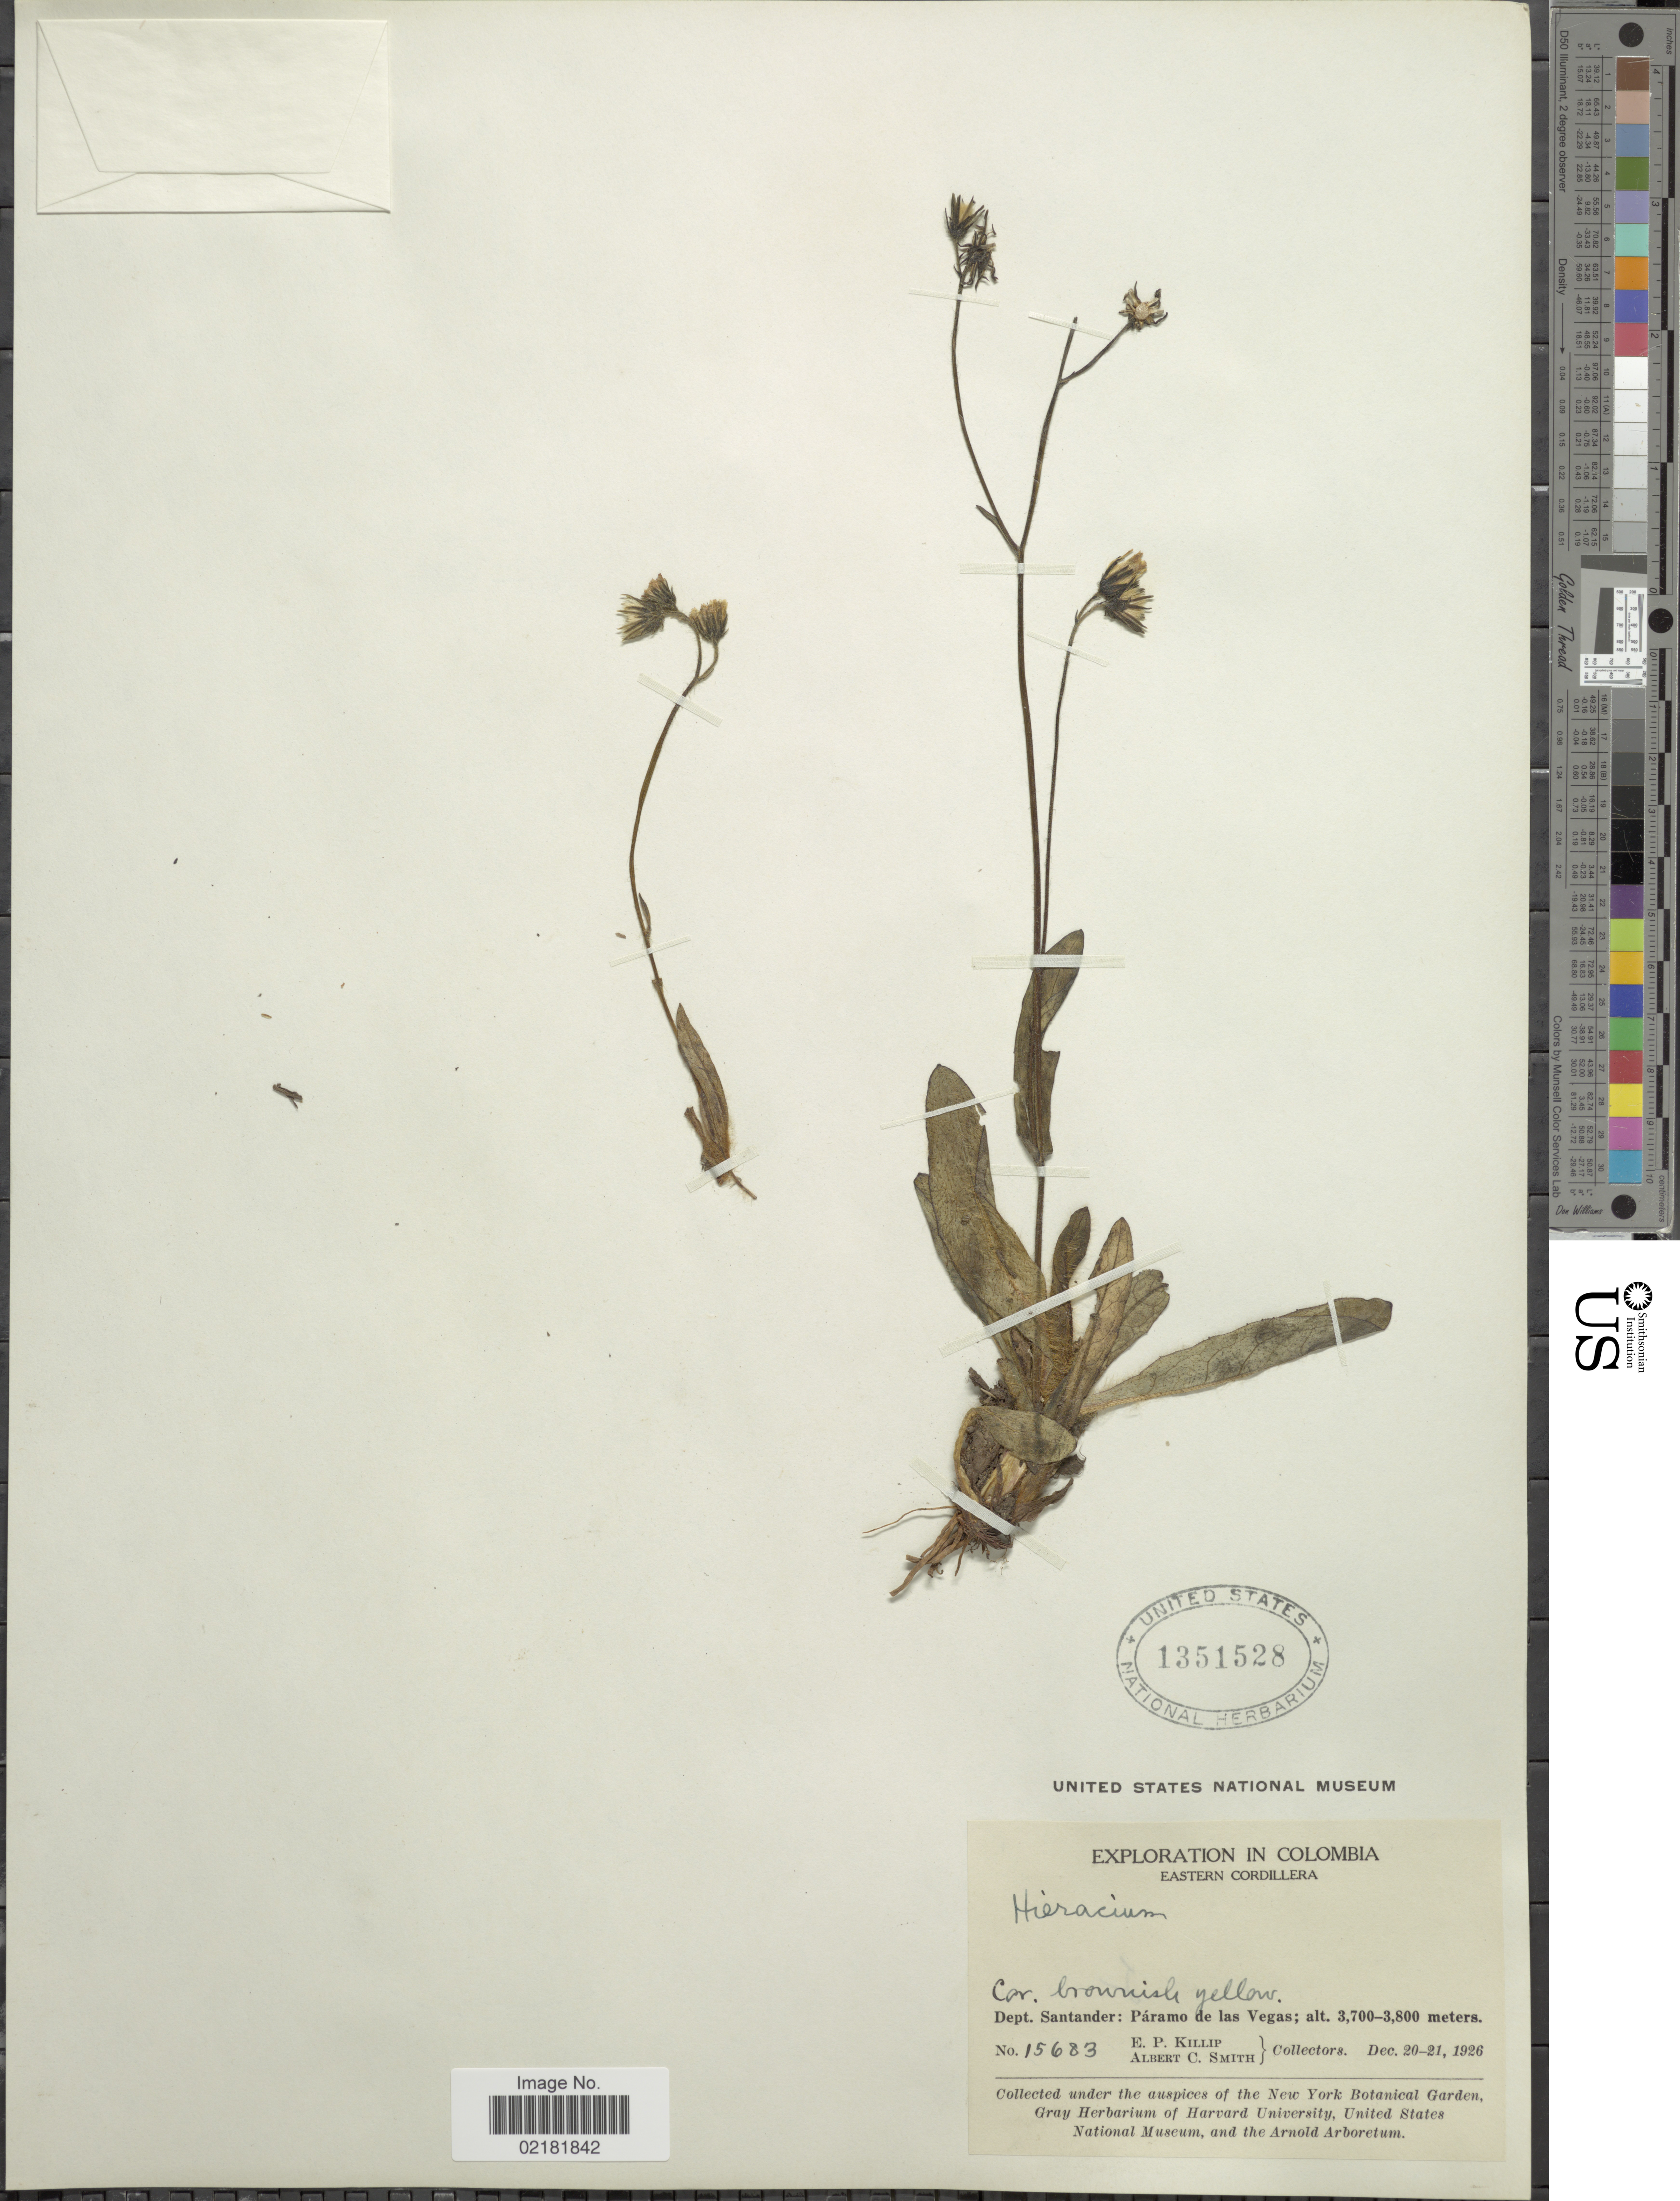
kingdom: Plantae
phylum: Tracheophyta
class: Magnoliopsida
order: Asterales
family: Asteraceae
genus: Hieracium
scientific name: Hieracium repandulare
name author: Druce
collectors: E. P. Killip & A. C. Smith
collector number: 15683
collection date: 1926-12-20/1926-12-21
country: Colombia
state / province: Santander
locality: Eastern Cordillera, Paramo de las Vegas.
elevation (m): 3700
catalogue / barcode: US 1351528